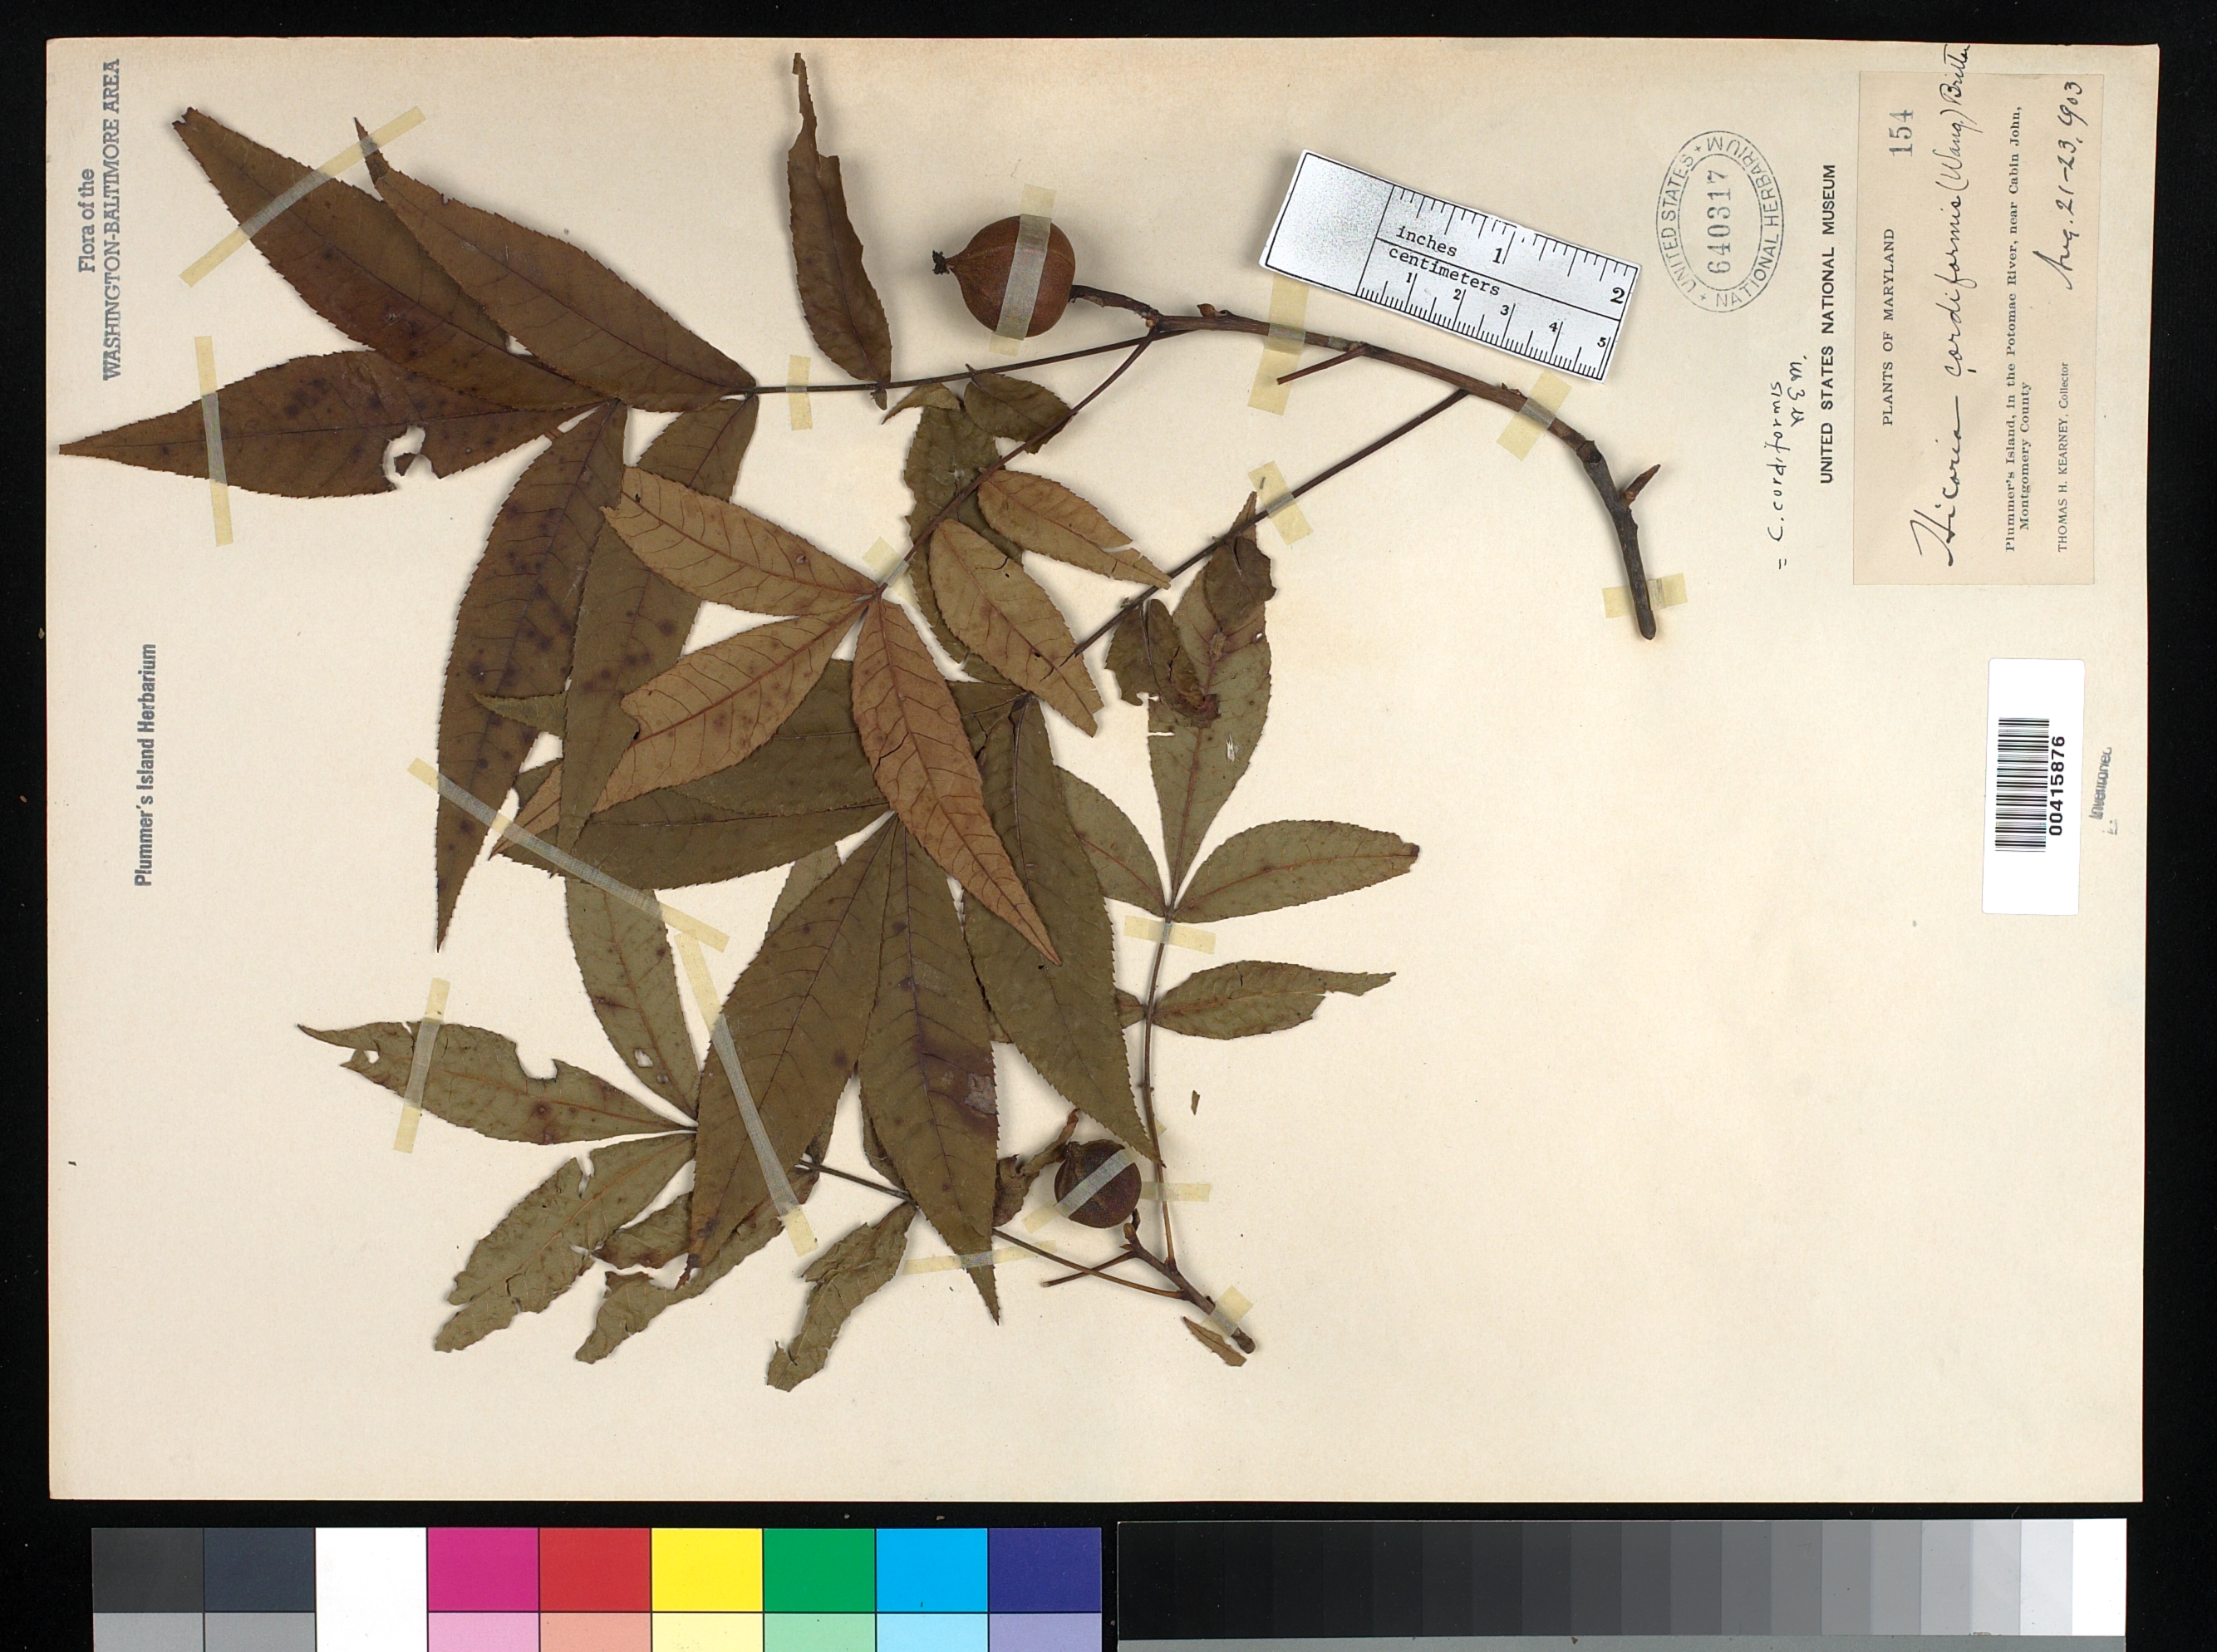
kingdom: Plantae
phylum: Tracheophyta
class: Magnoliopsida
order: Fagales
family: Juglandaceae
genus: Carya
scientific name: Carya cordiformis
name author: (Wangenh.) K. Koch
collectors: T. H. Kearney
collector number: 154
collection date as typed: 21 Aug 1903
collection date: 1903-08-21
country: United States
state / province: Maryland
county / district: Montgomery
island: Plummers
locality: Plummer's Island C. & O. Canal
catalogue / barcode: US 640317